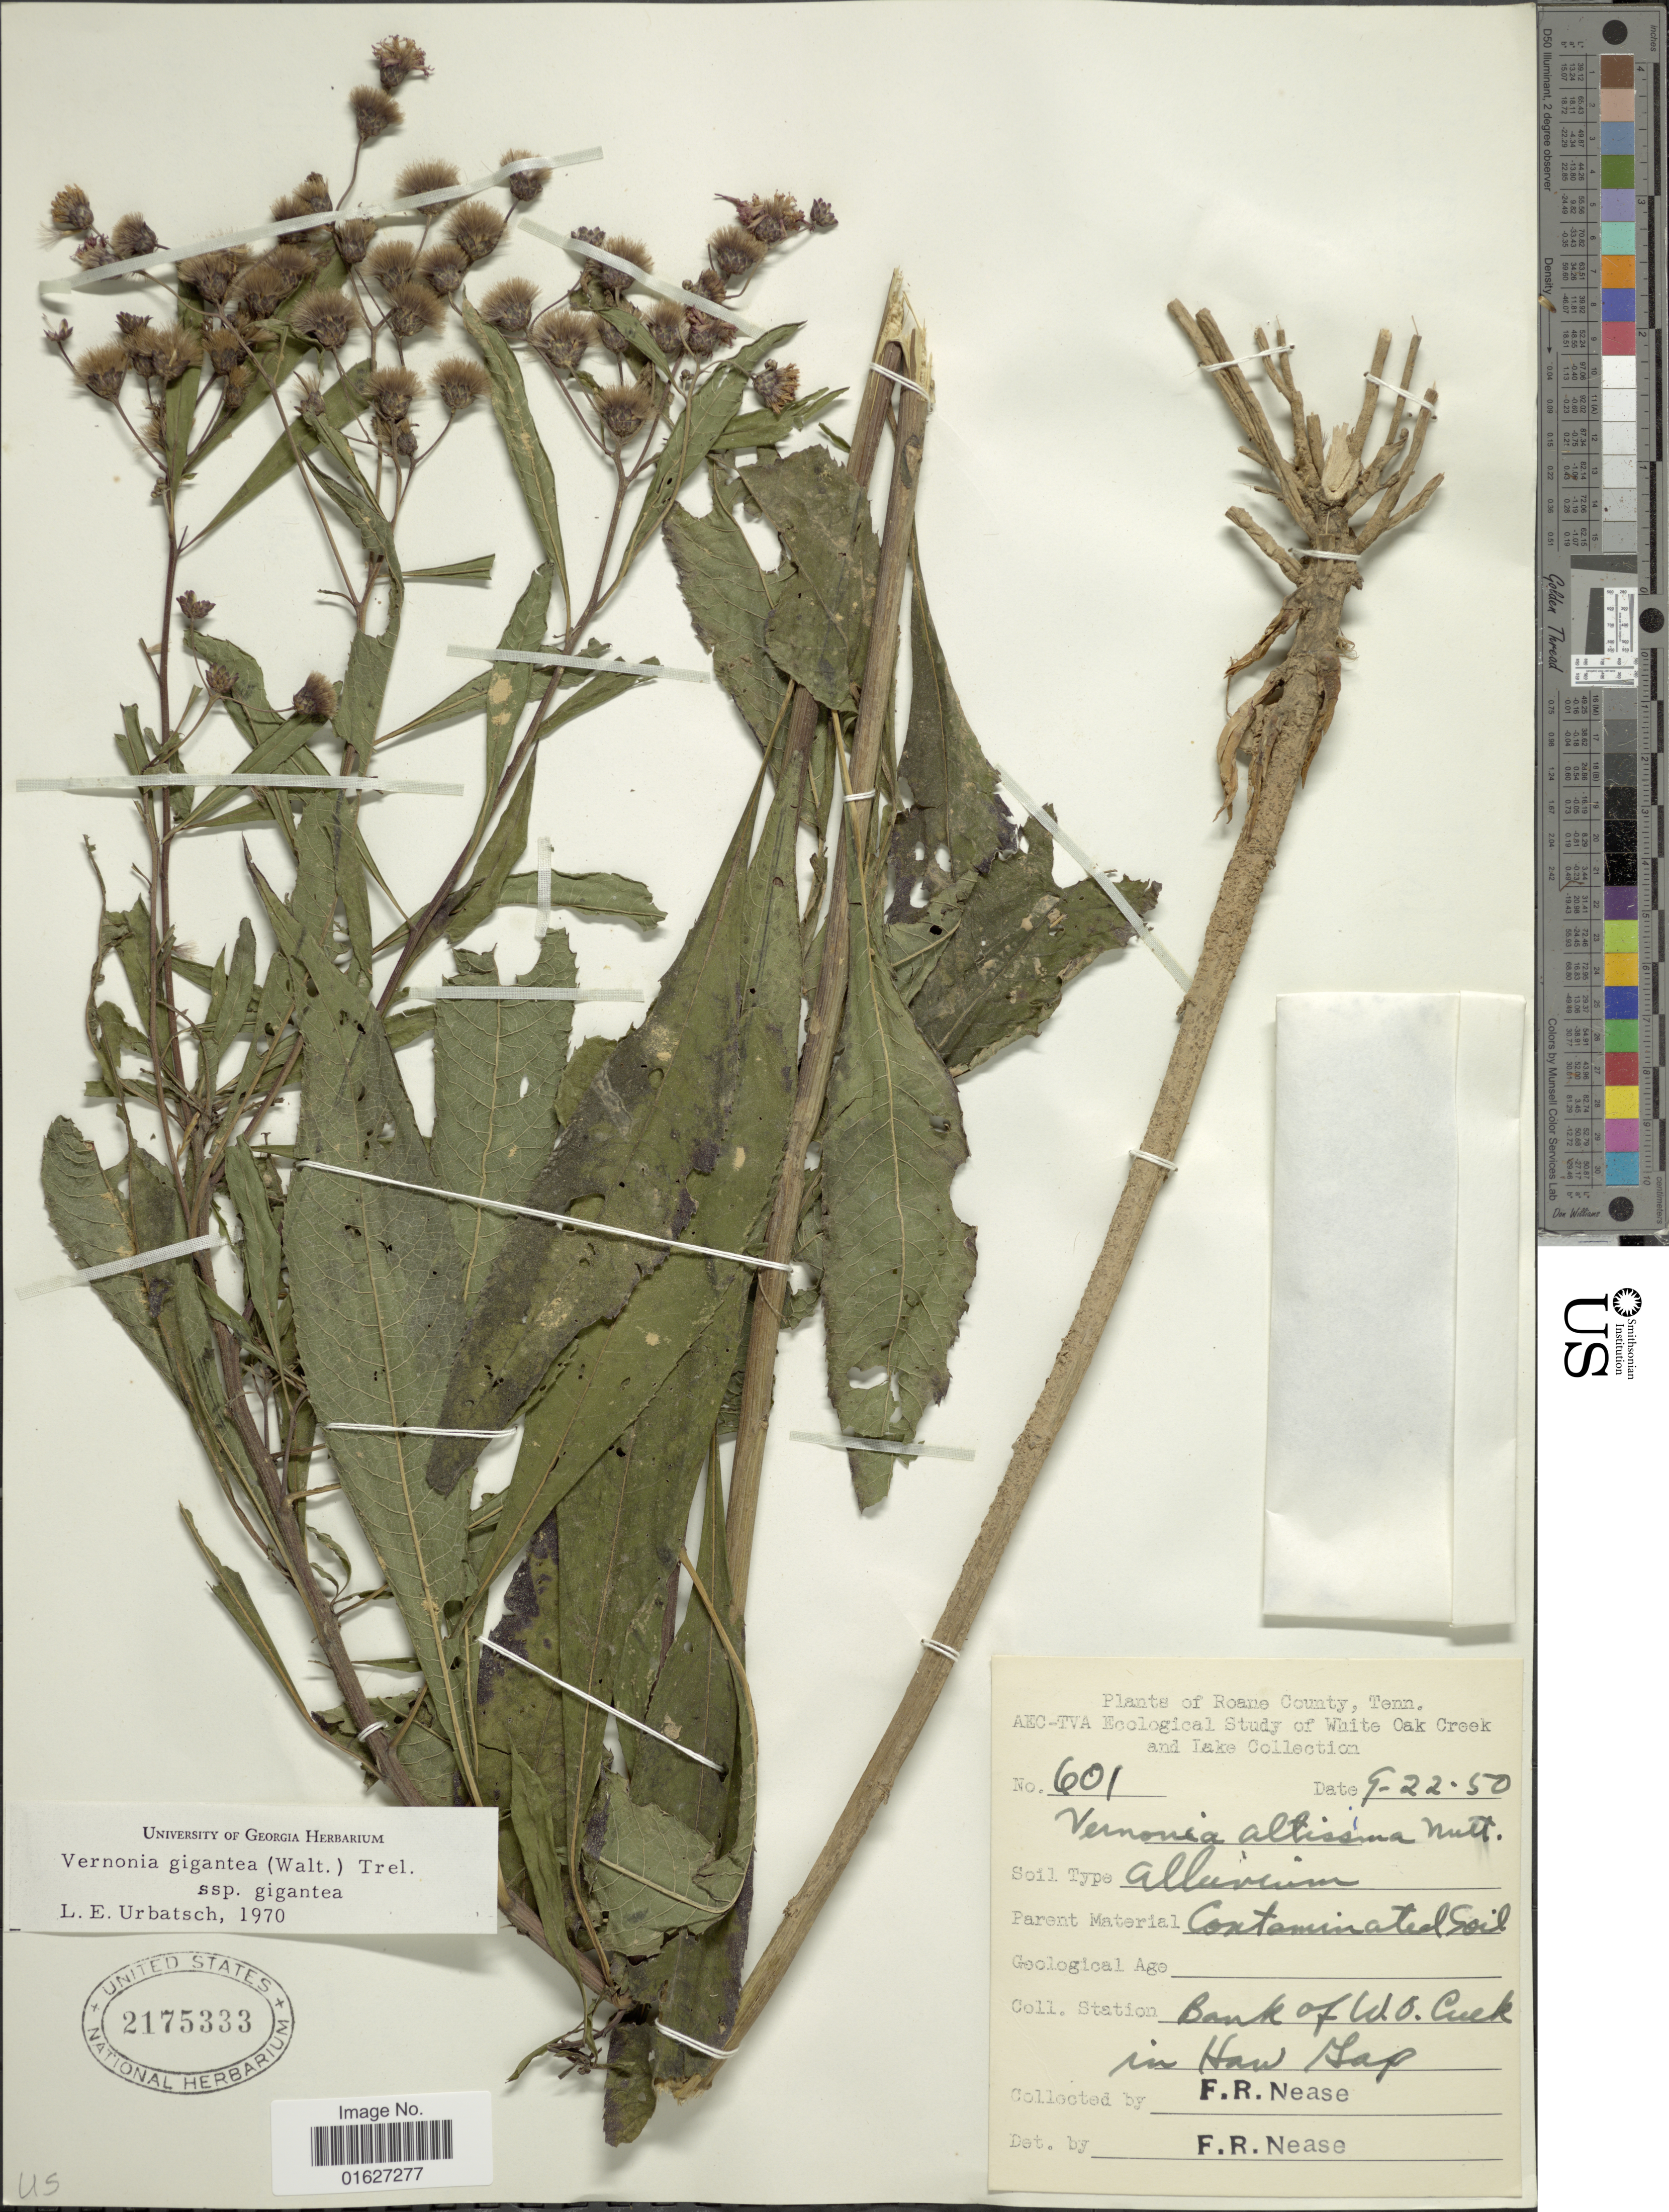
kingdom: Plantae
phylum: Tracheophyta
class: Magnoliopsida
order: Asterales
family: Asteraceae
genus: Vernonia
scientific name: Vernonia gigantea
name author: (Walter) Trel.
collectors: F. Nease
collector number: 601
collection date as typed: Transcribed d/m/y: 22/9/50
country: United States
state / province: Tennessee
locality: Roane County, Tenn. Bank of W.O. Creek in Haw Gap.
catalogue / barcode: US 2175333